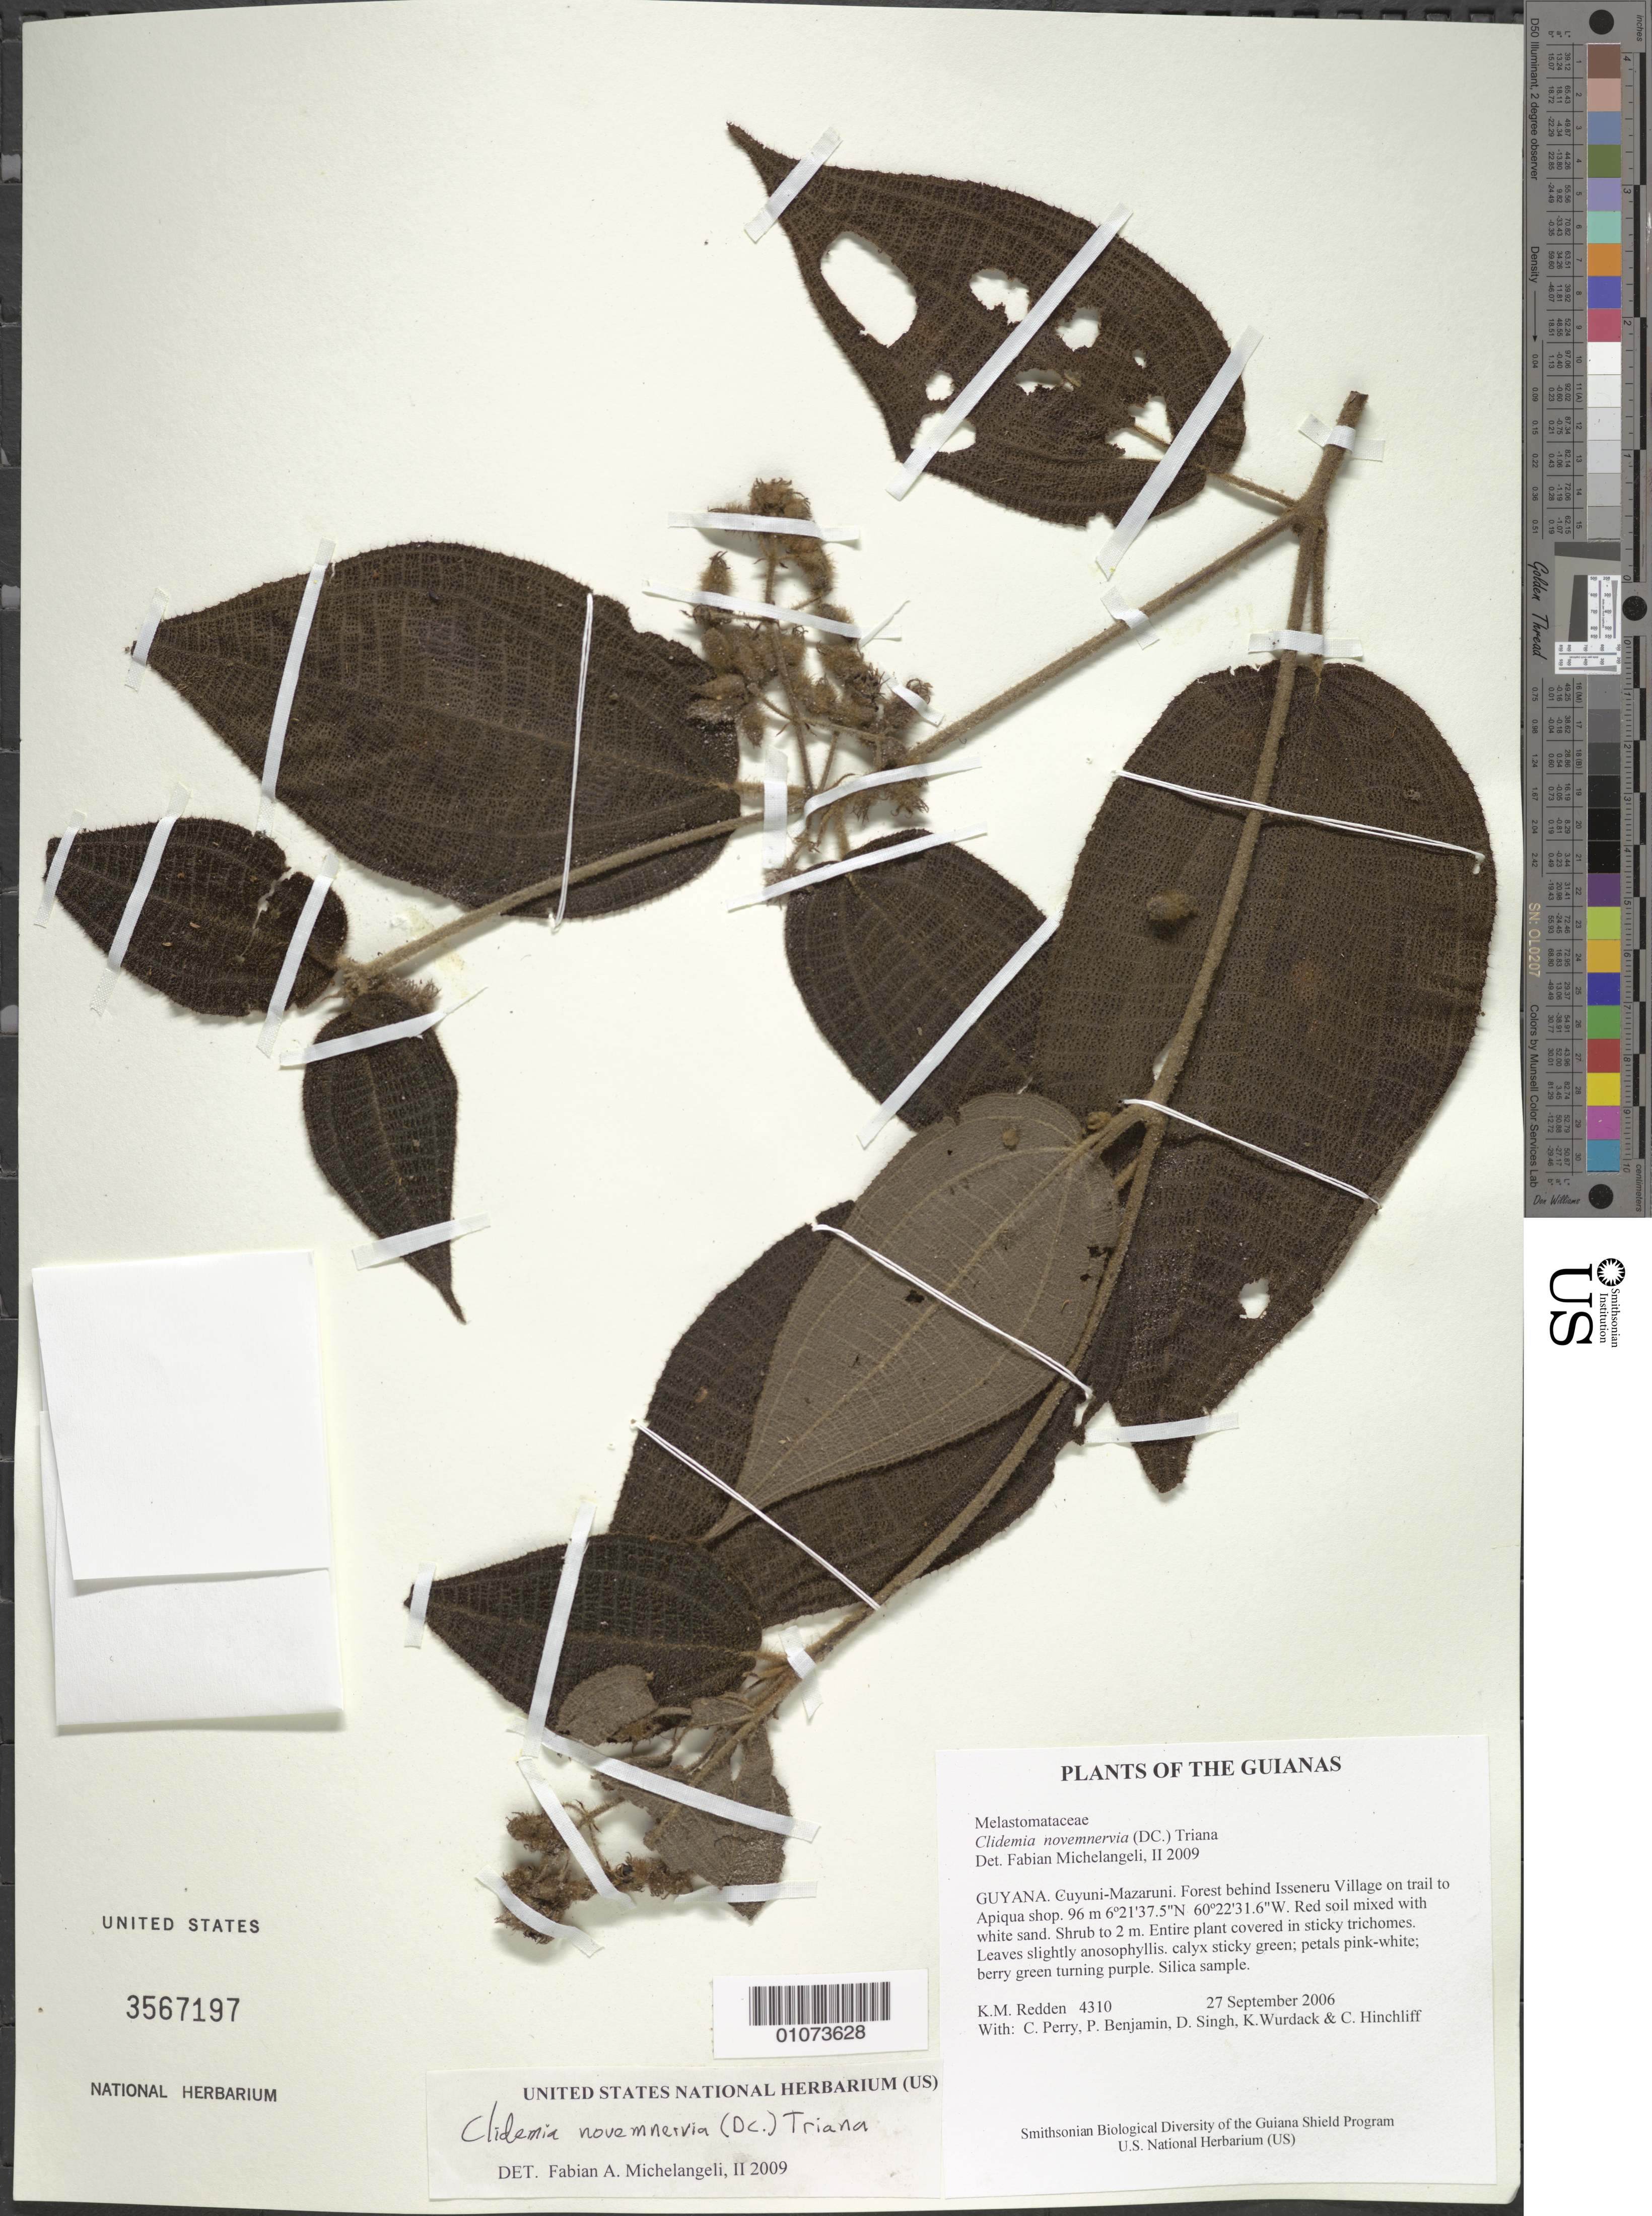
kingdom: Plantae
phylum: Tracheophyta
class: Magnoliopsida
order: Myrtales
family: Melastomataceae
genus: Clidemia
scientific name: Clidemia novemnervia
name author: (DC.) Triana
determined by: Michelangeli, F. A.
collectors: K. M. Redden, C. Perry, P. Benjamin, D. Singh, K. Wurdack & C. E. Hinchliff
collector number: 4310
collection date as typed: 27 September 2006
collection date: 2006-09-27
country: Guyana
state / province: Cuyuni-Mazaruni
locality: Forest behind Isseneru Village on trail to Apiqua shop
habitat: Red soil mixed with white sand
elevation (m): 96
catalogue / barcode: US 3567197